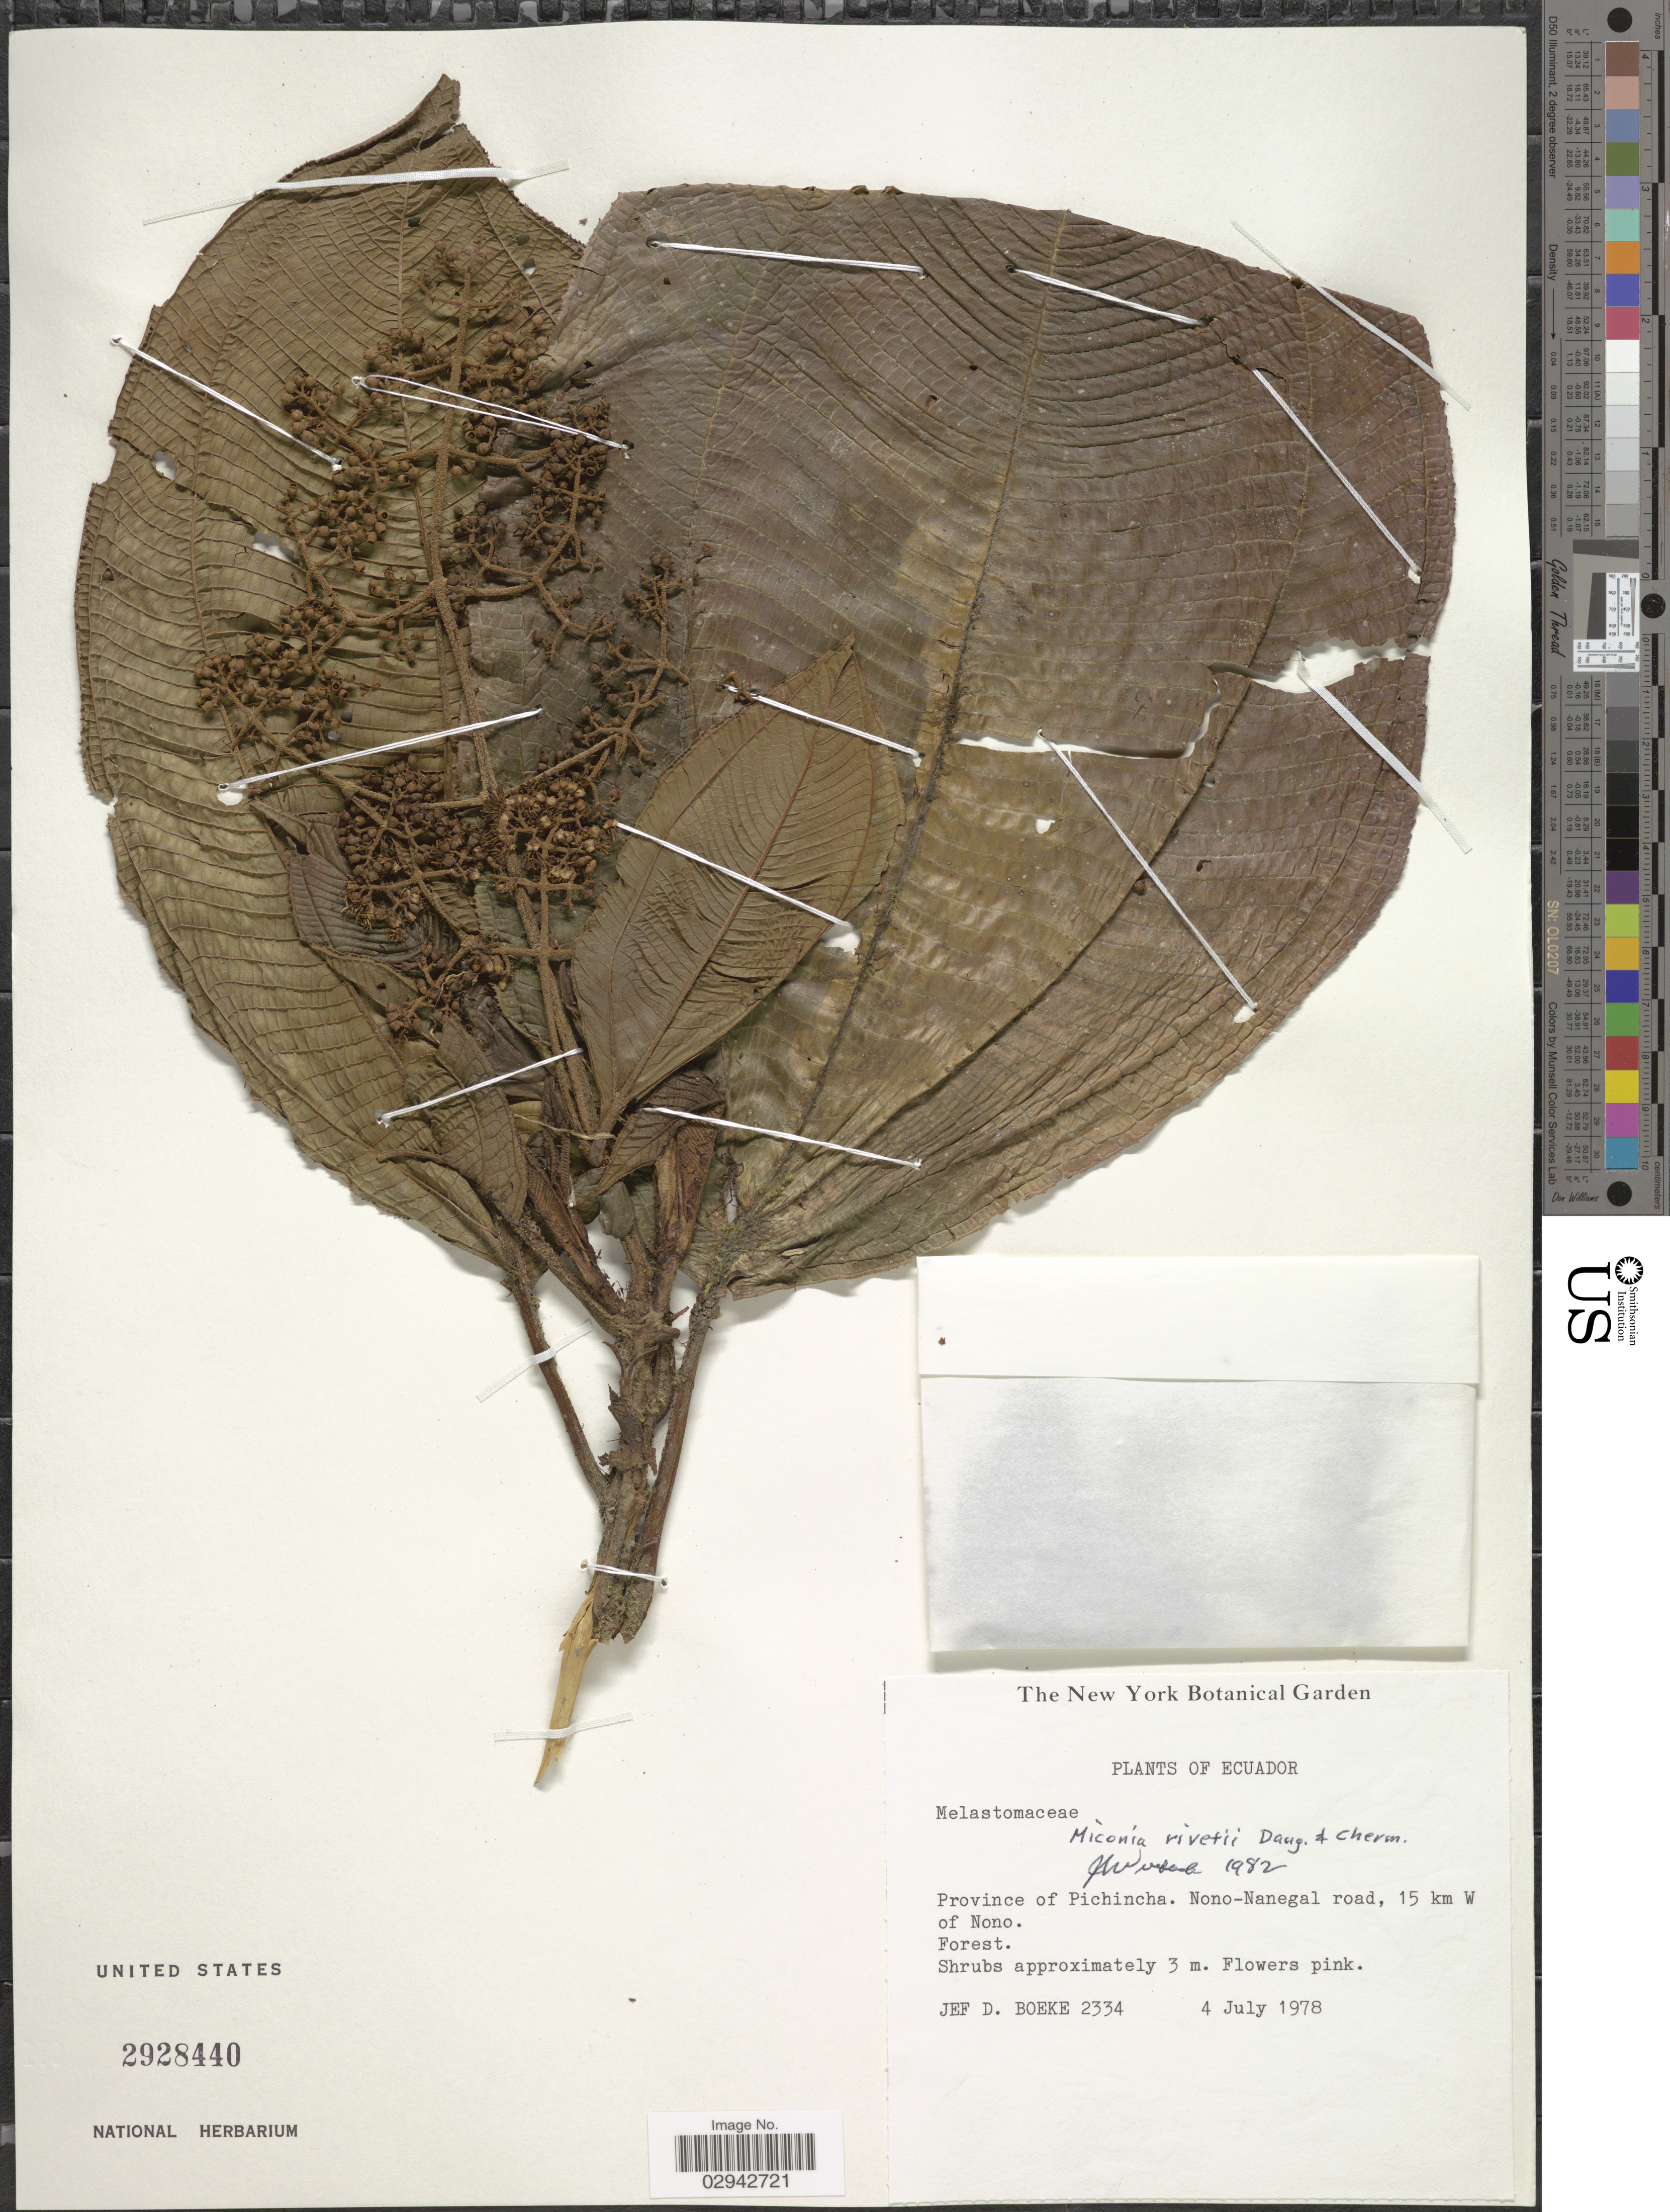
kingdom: Plantae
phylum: Tracheophyta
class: Magnoliopsida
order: Myrtales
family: Melastomataceae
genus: Miconia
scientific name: Miconia riveti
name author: Danguy & Cherm.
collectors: J. Boeke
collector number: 2334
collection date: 1978-07-04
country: Ecuador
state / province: Pichincha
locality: Nono-Nanegal road, 15 km W of Nono.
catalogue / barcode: US 2928440